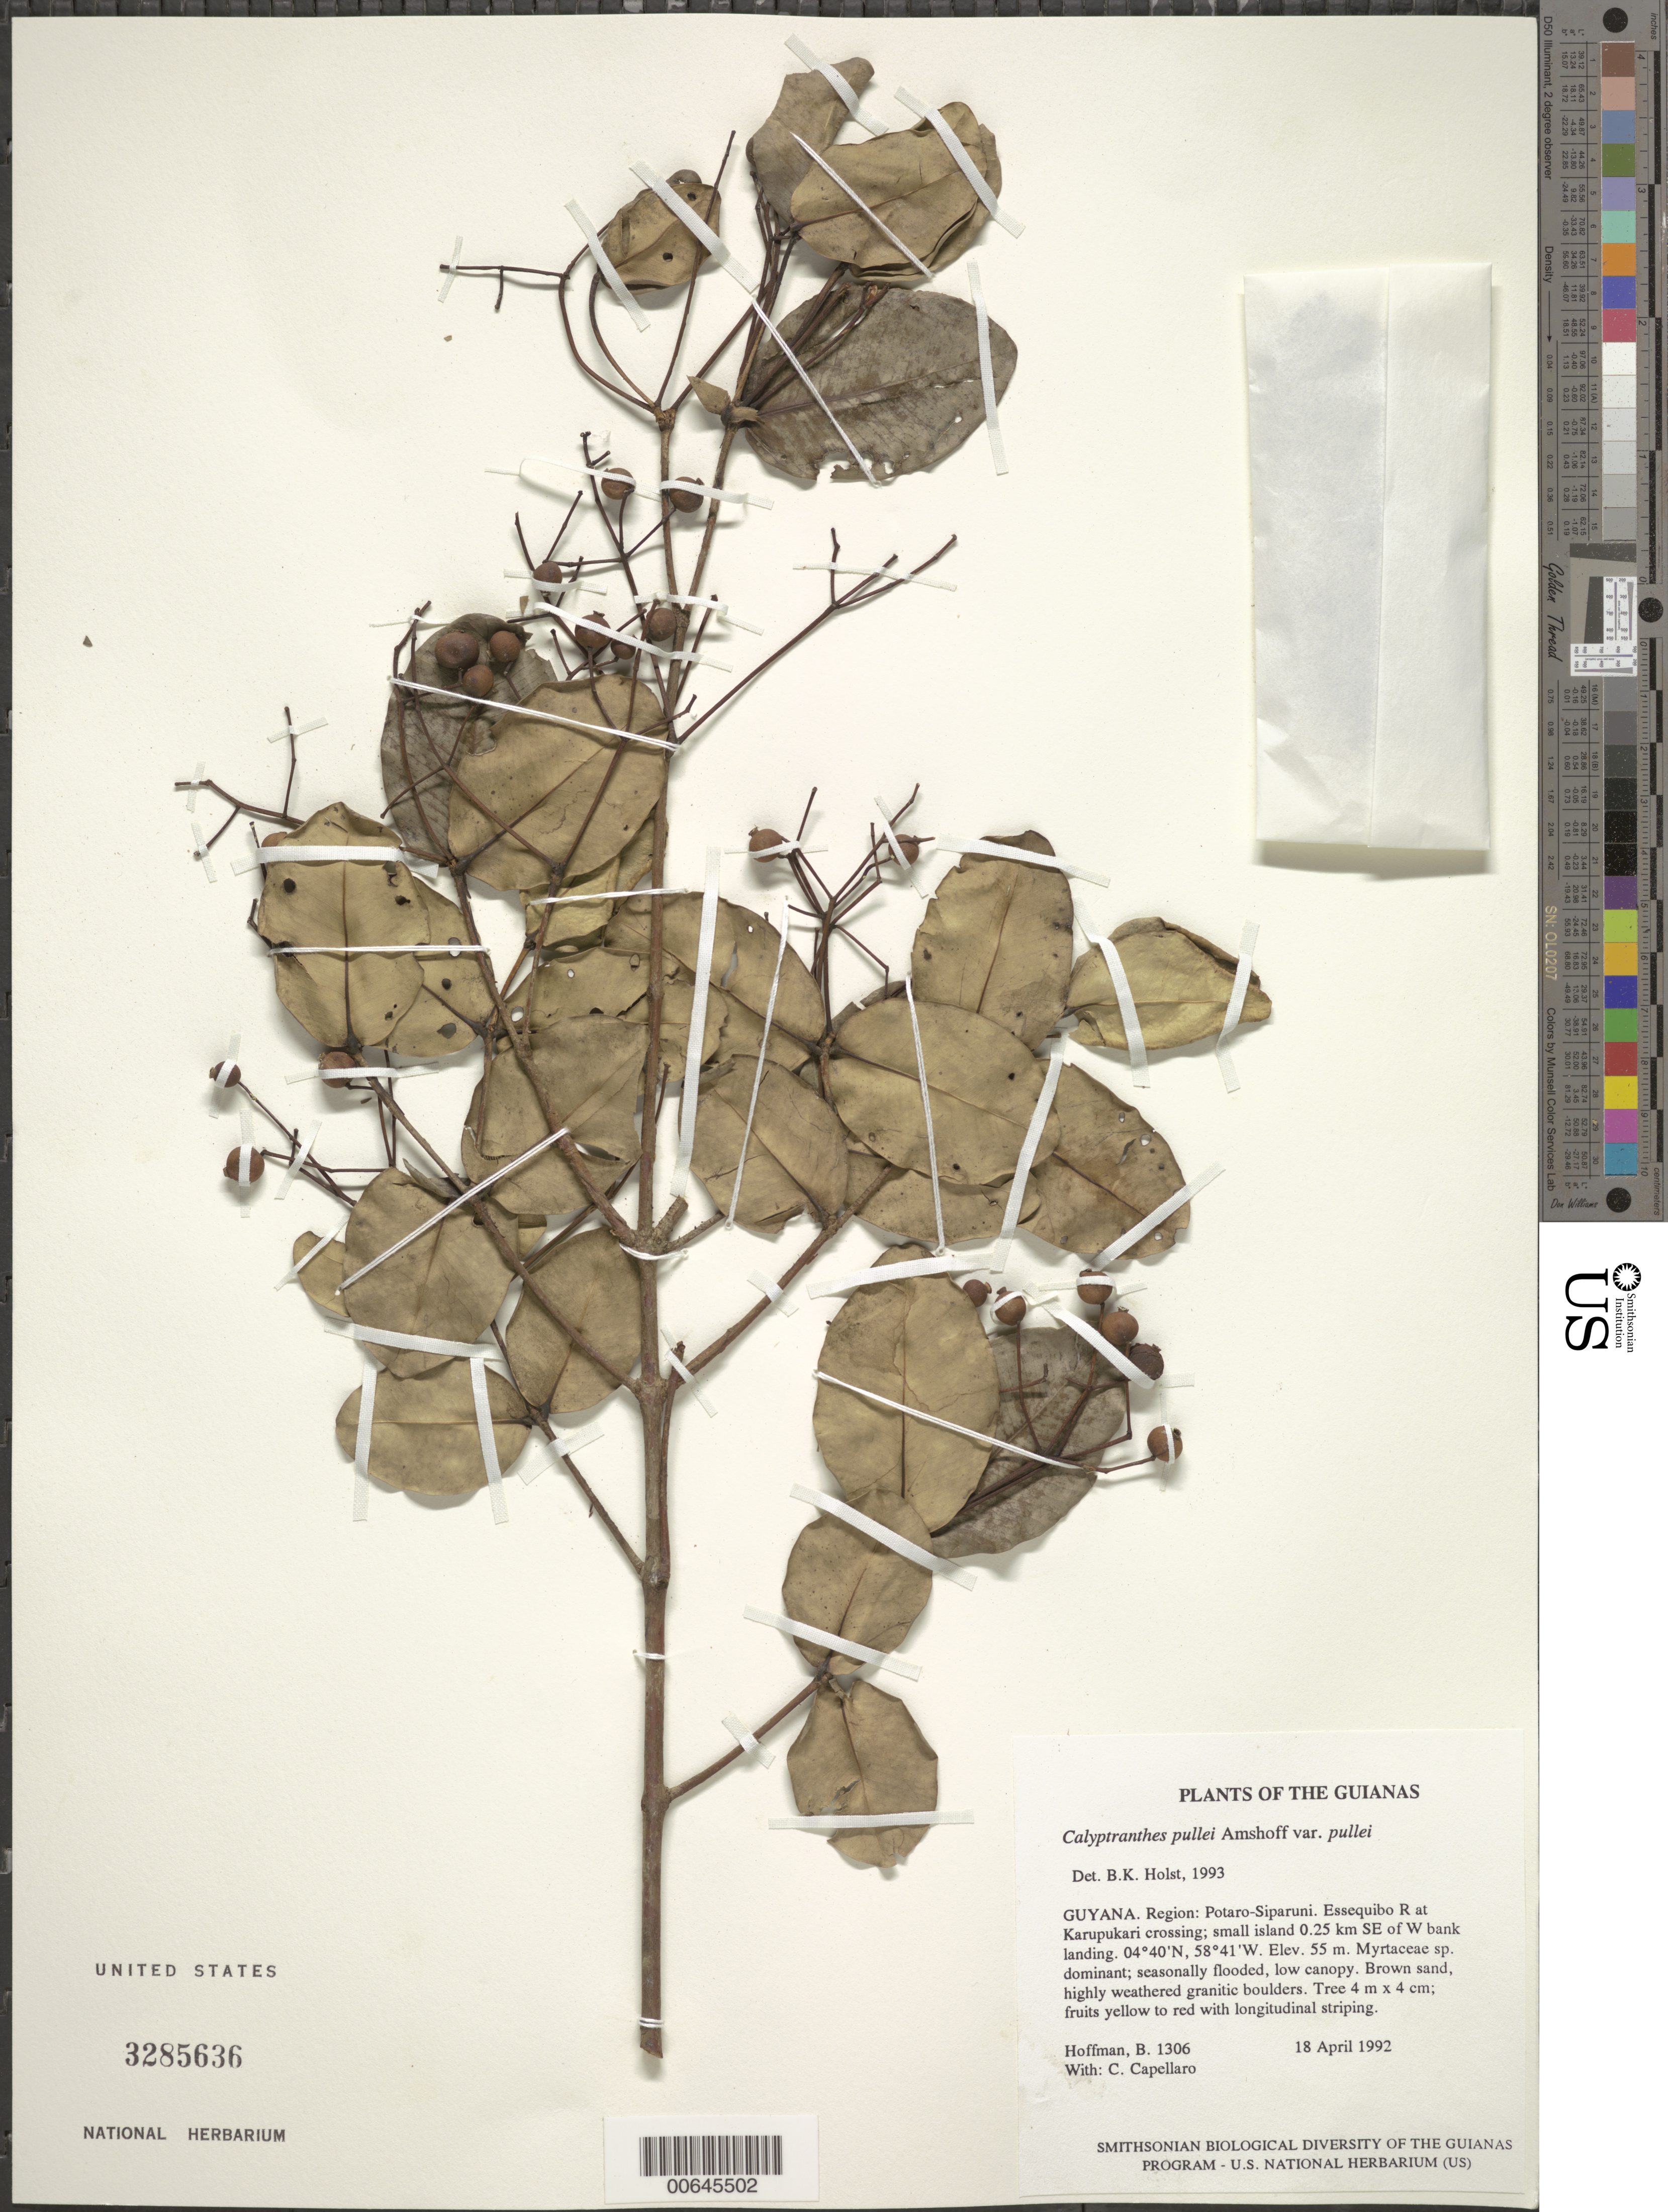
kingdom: Plantae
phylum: Tracheophyta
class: Magnoliopsida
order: Myrtales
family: Myrtaceae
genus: Myrcia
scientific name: Myrcia pullei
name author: (Burret ex Amshoff) A.R. Lourenço & E. Lucas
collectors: B. Hoffman & C. Capellaro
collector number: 1306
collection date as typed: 18 April 1992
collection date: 1992-04-18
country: Guyana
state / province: Potaro-Siparuni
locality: Essequibo River at Karupukari crossing; beach on Indian House island, 1 km N. Iwokrama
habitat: Myrtaceae sp. dominant; seasonally flooded, low canopy. Brown sand, highly weathered granitic boulders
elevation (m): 55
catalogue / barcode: US 3285636